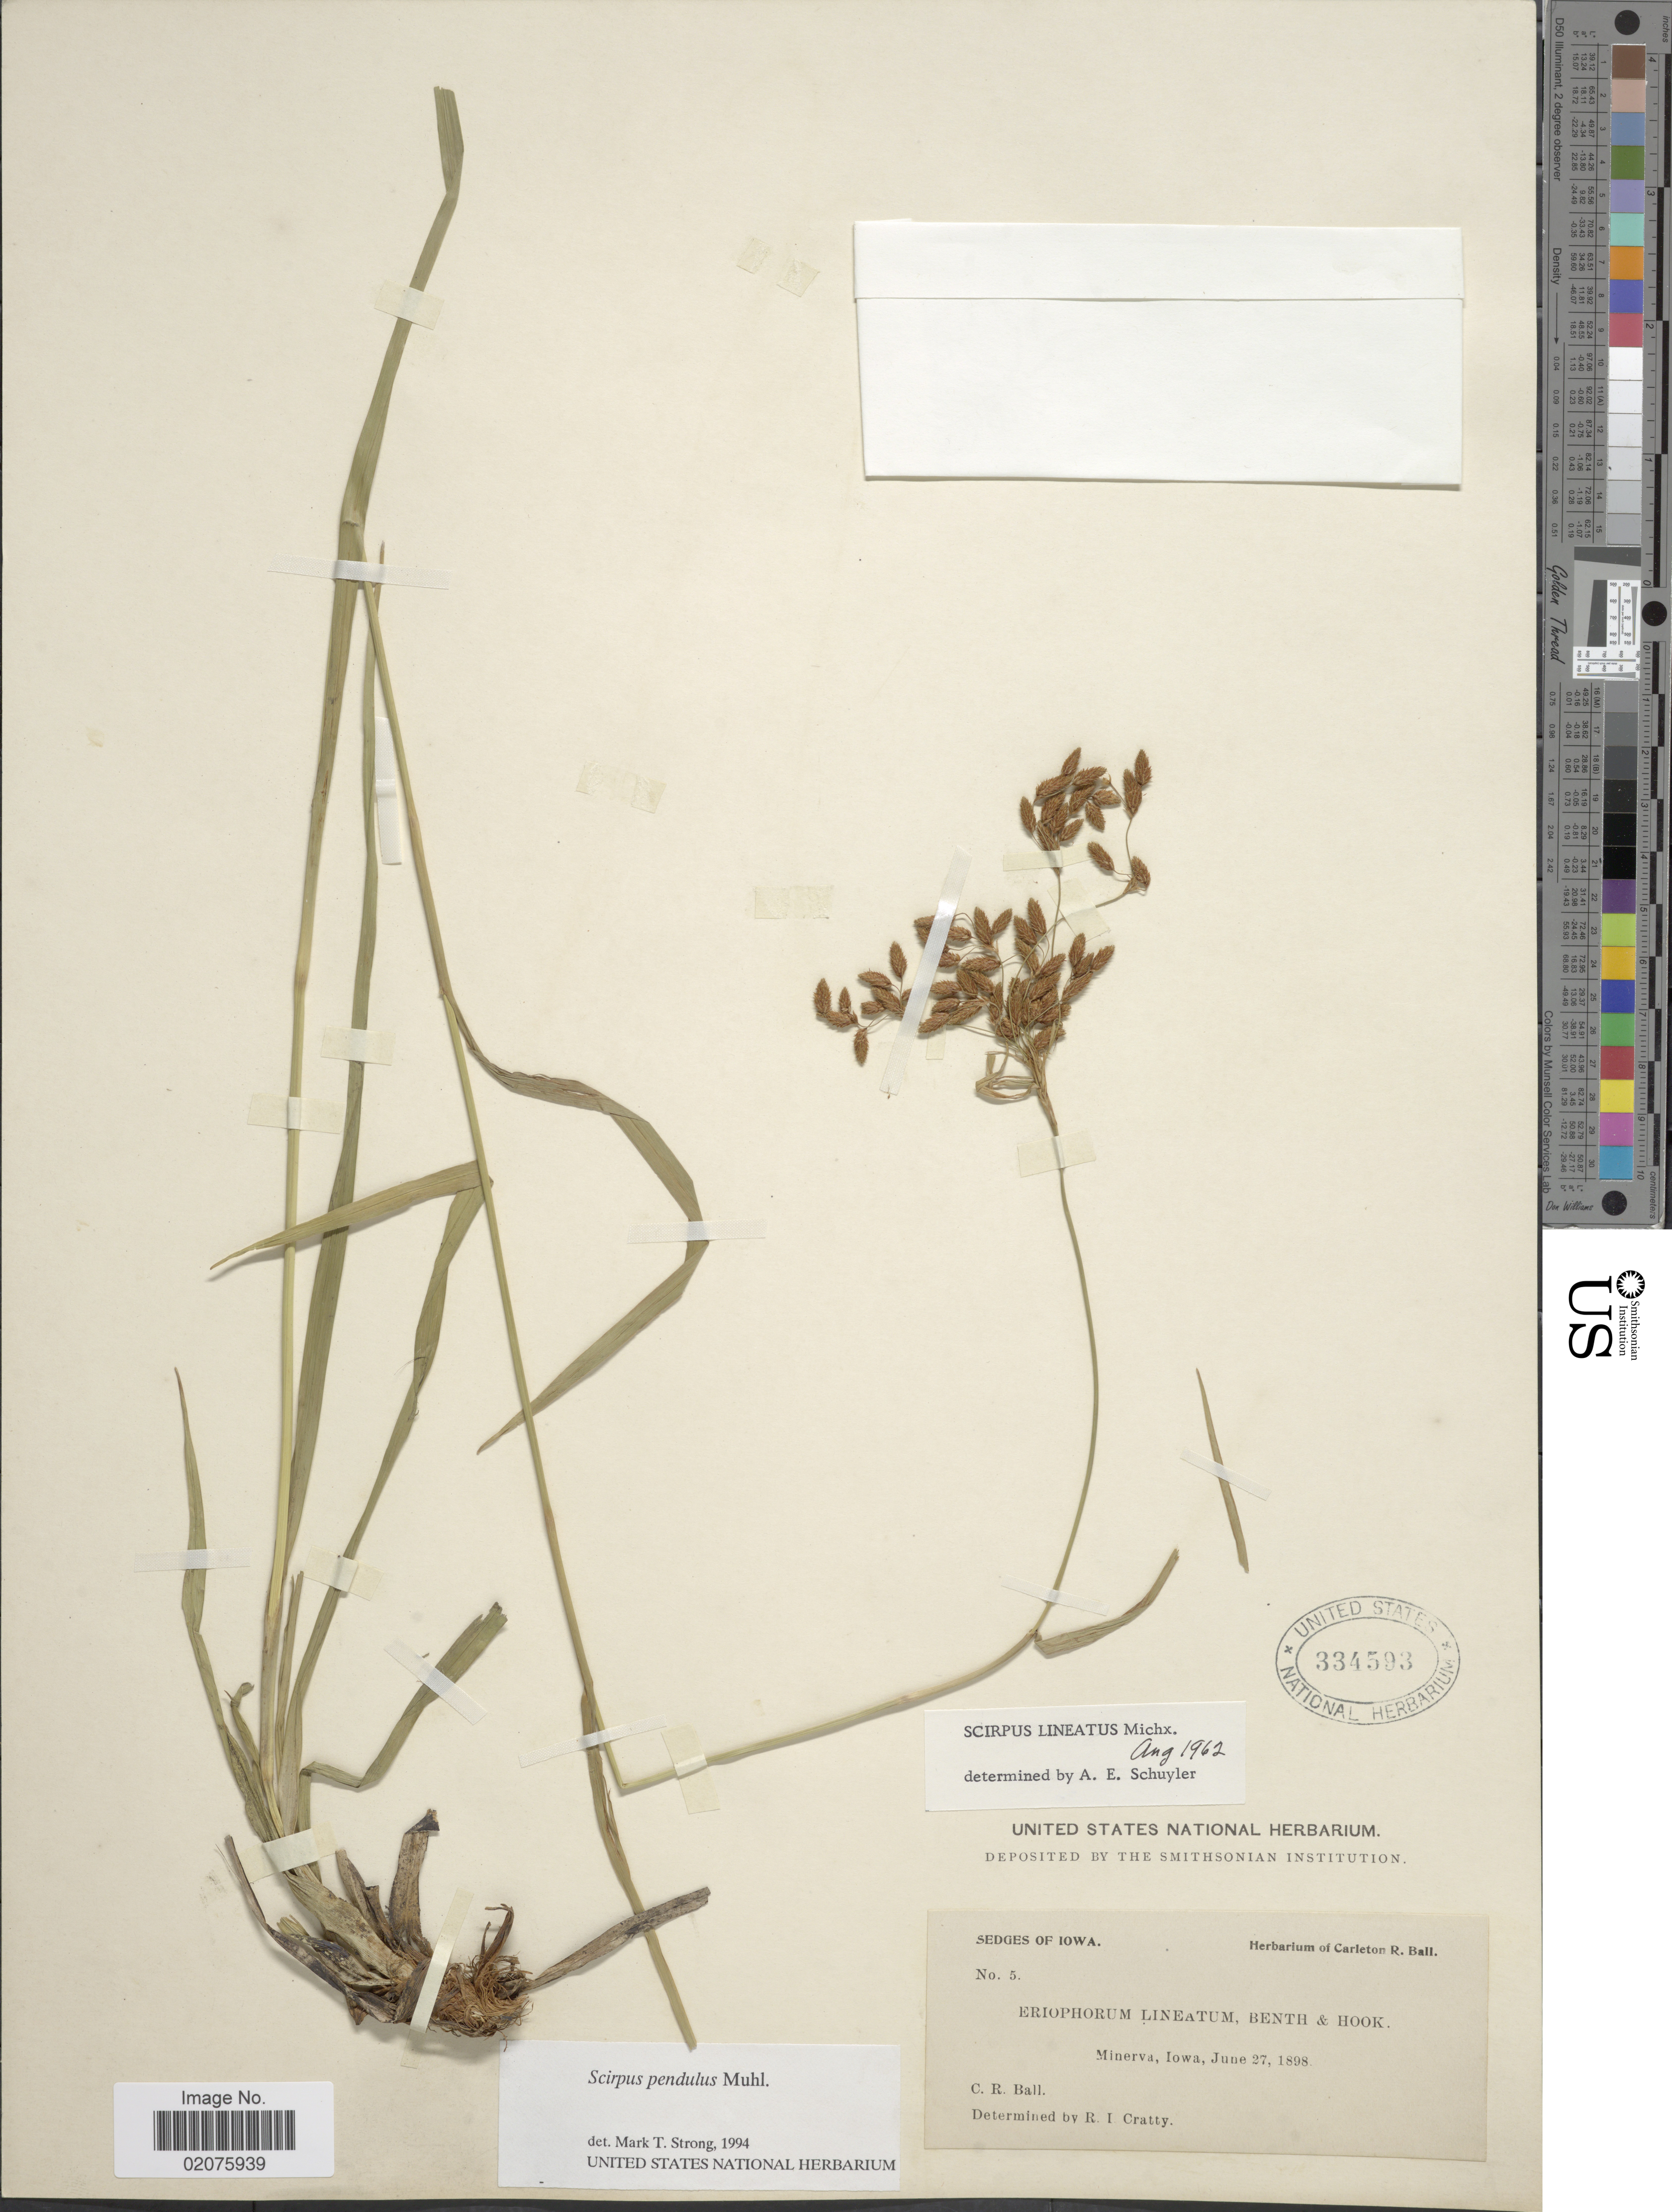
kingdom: Plantae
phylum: Tracheophyta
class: Liliopsida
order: Poales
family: Cyperaceae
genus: Scirpus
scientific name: Scirpus pendulus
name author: Muhl.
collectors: C. R. Ball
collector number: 5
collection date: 1898-06-27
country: United States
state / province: Iowa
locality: Minerva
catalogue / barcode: US 334593